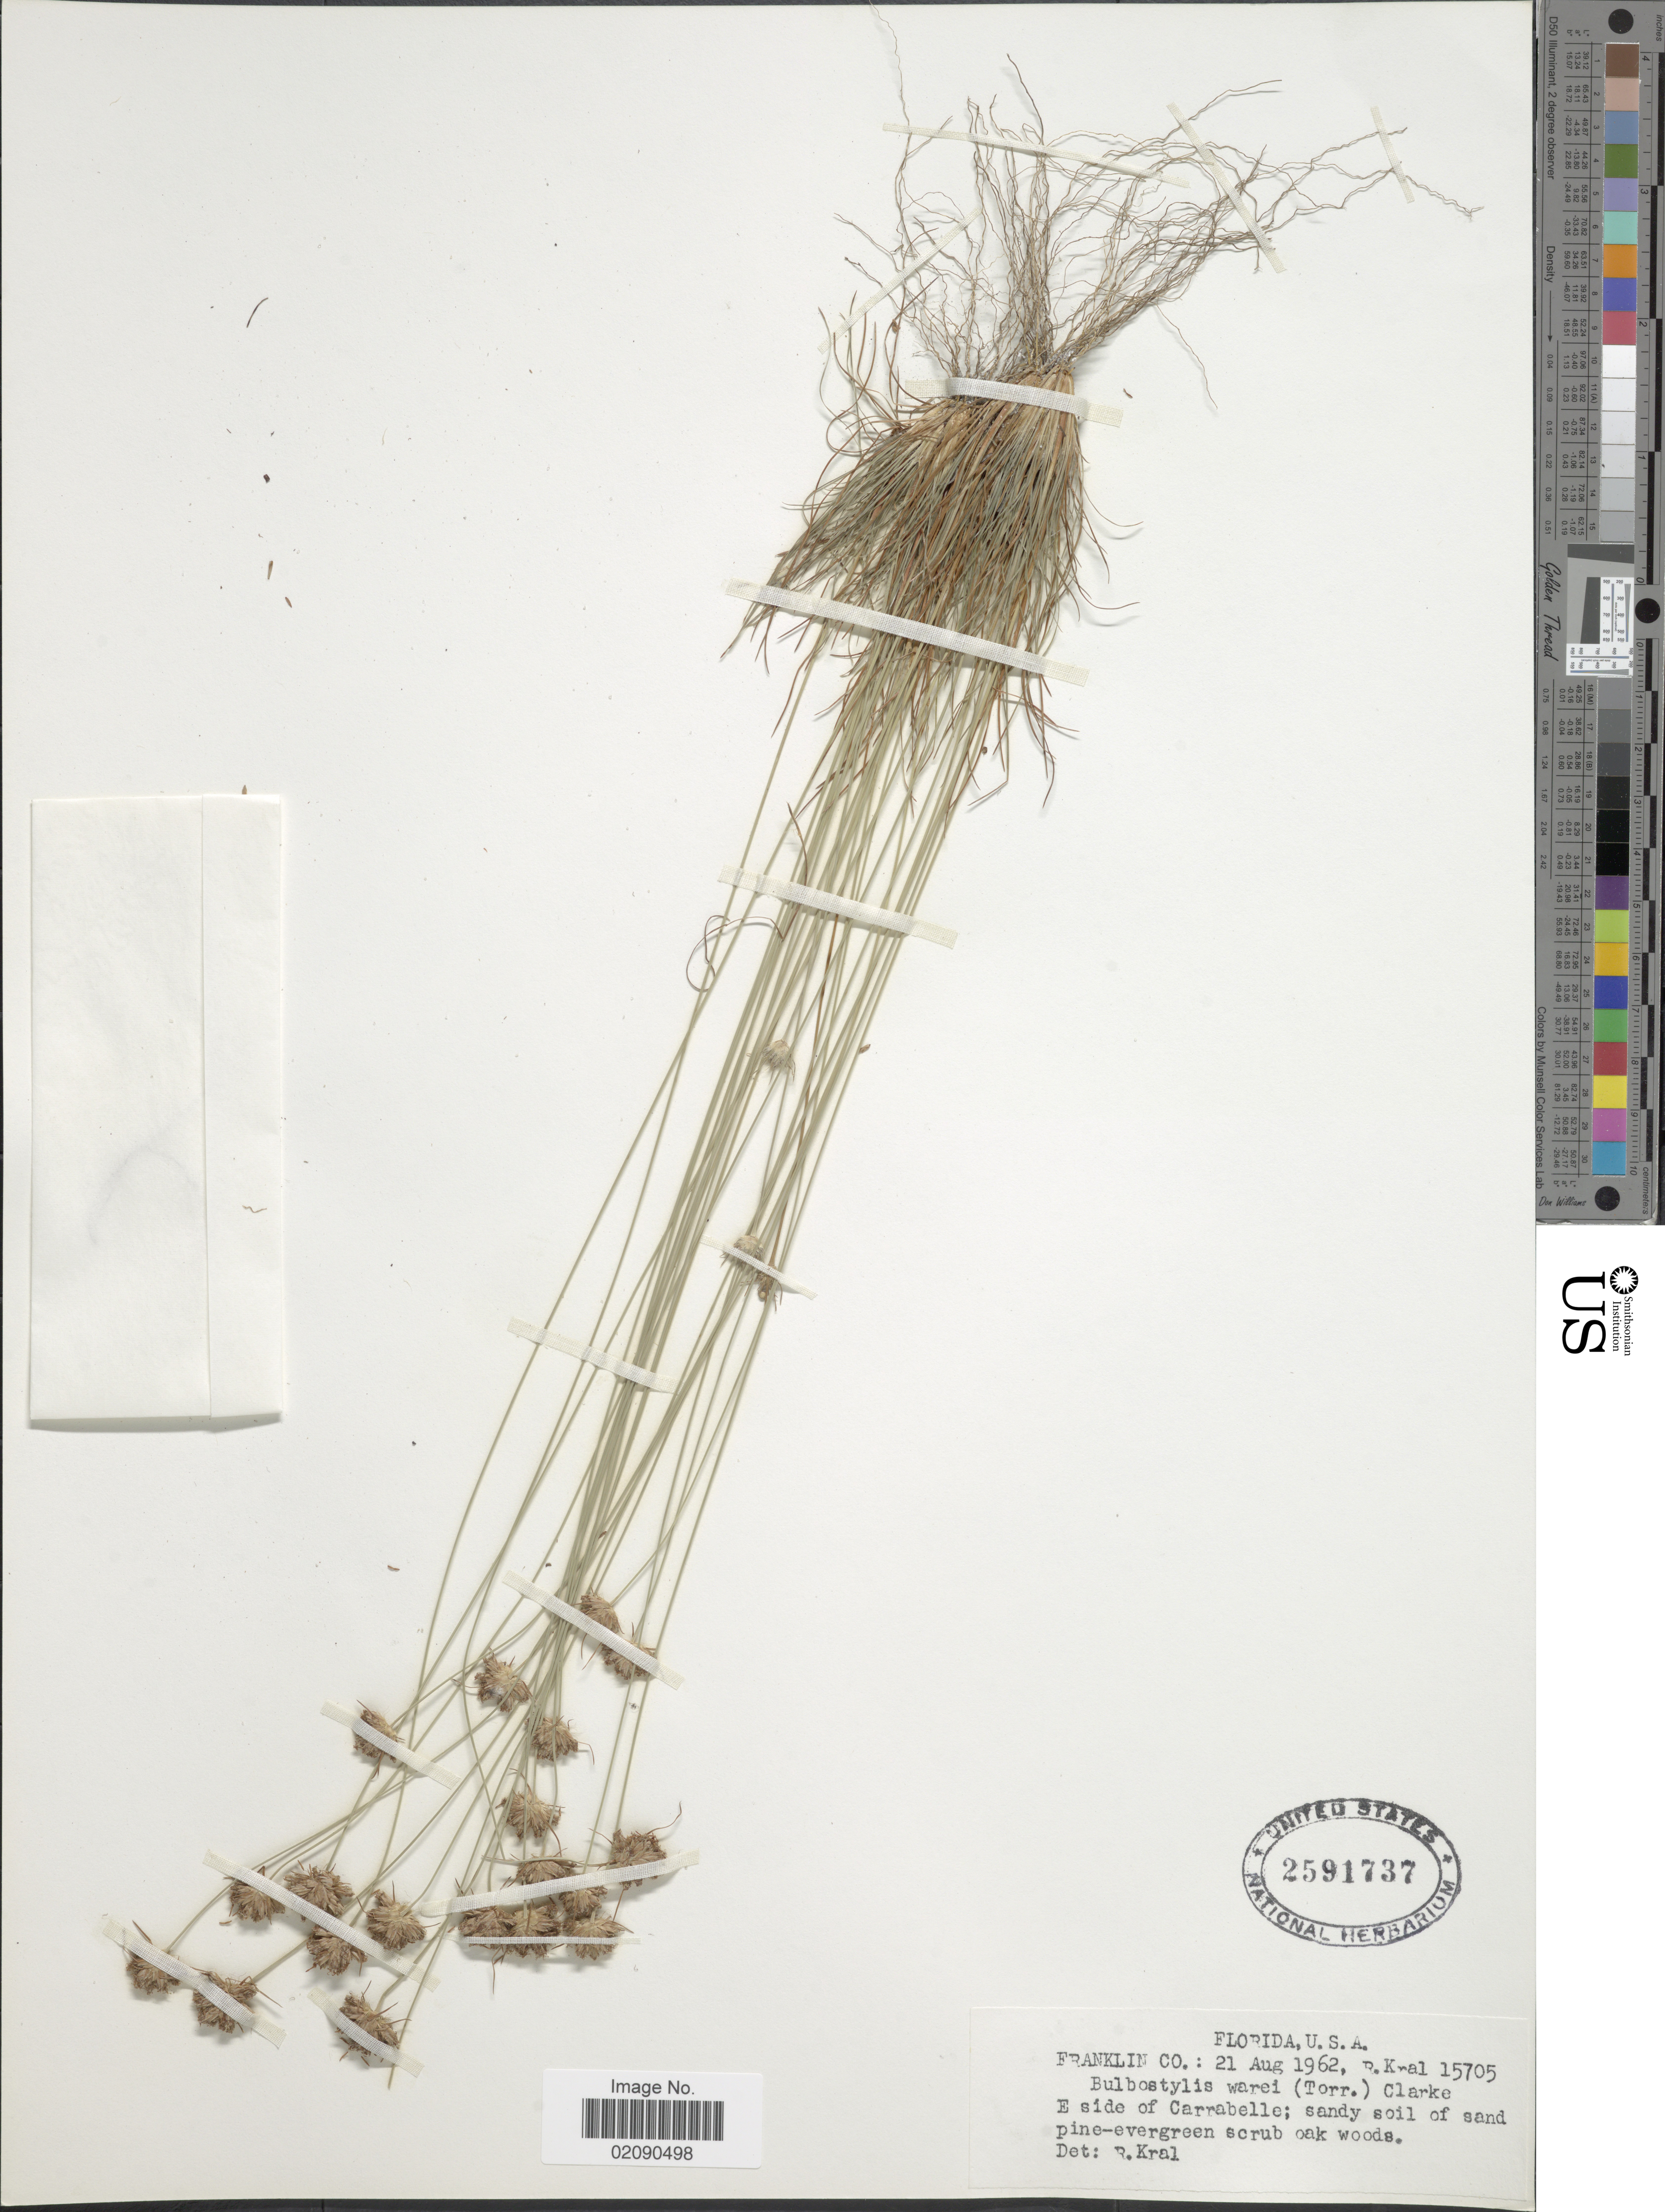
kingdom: Plantae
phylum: Tracheophyta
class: Liliopsida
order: Poales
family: Cyperaceae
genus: Bulbostylis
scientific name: Bulbostylis warei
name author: (Torr.) C.B. Clarke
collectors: R. Kral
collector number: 15705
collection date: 1962-08-21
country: United States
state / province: Florida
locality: Franklin Co, E side of Carrabelle; sandy soil of sand oine-evergreen scrub oak woods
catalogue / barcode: US 2591737